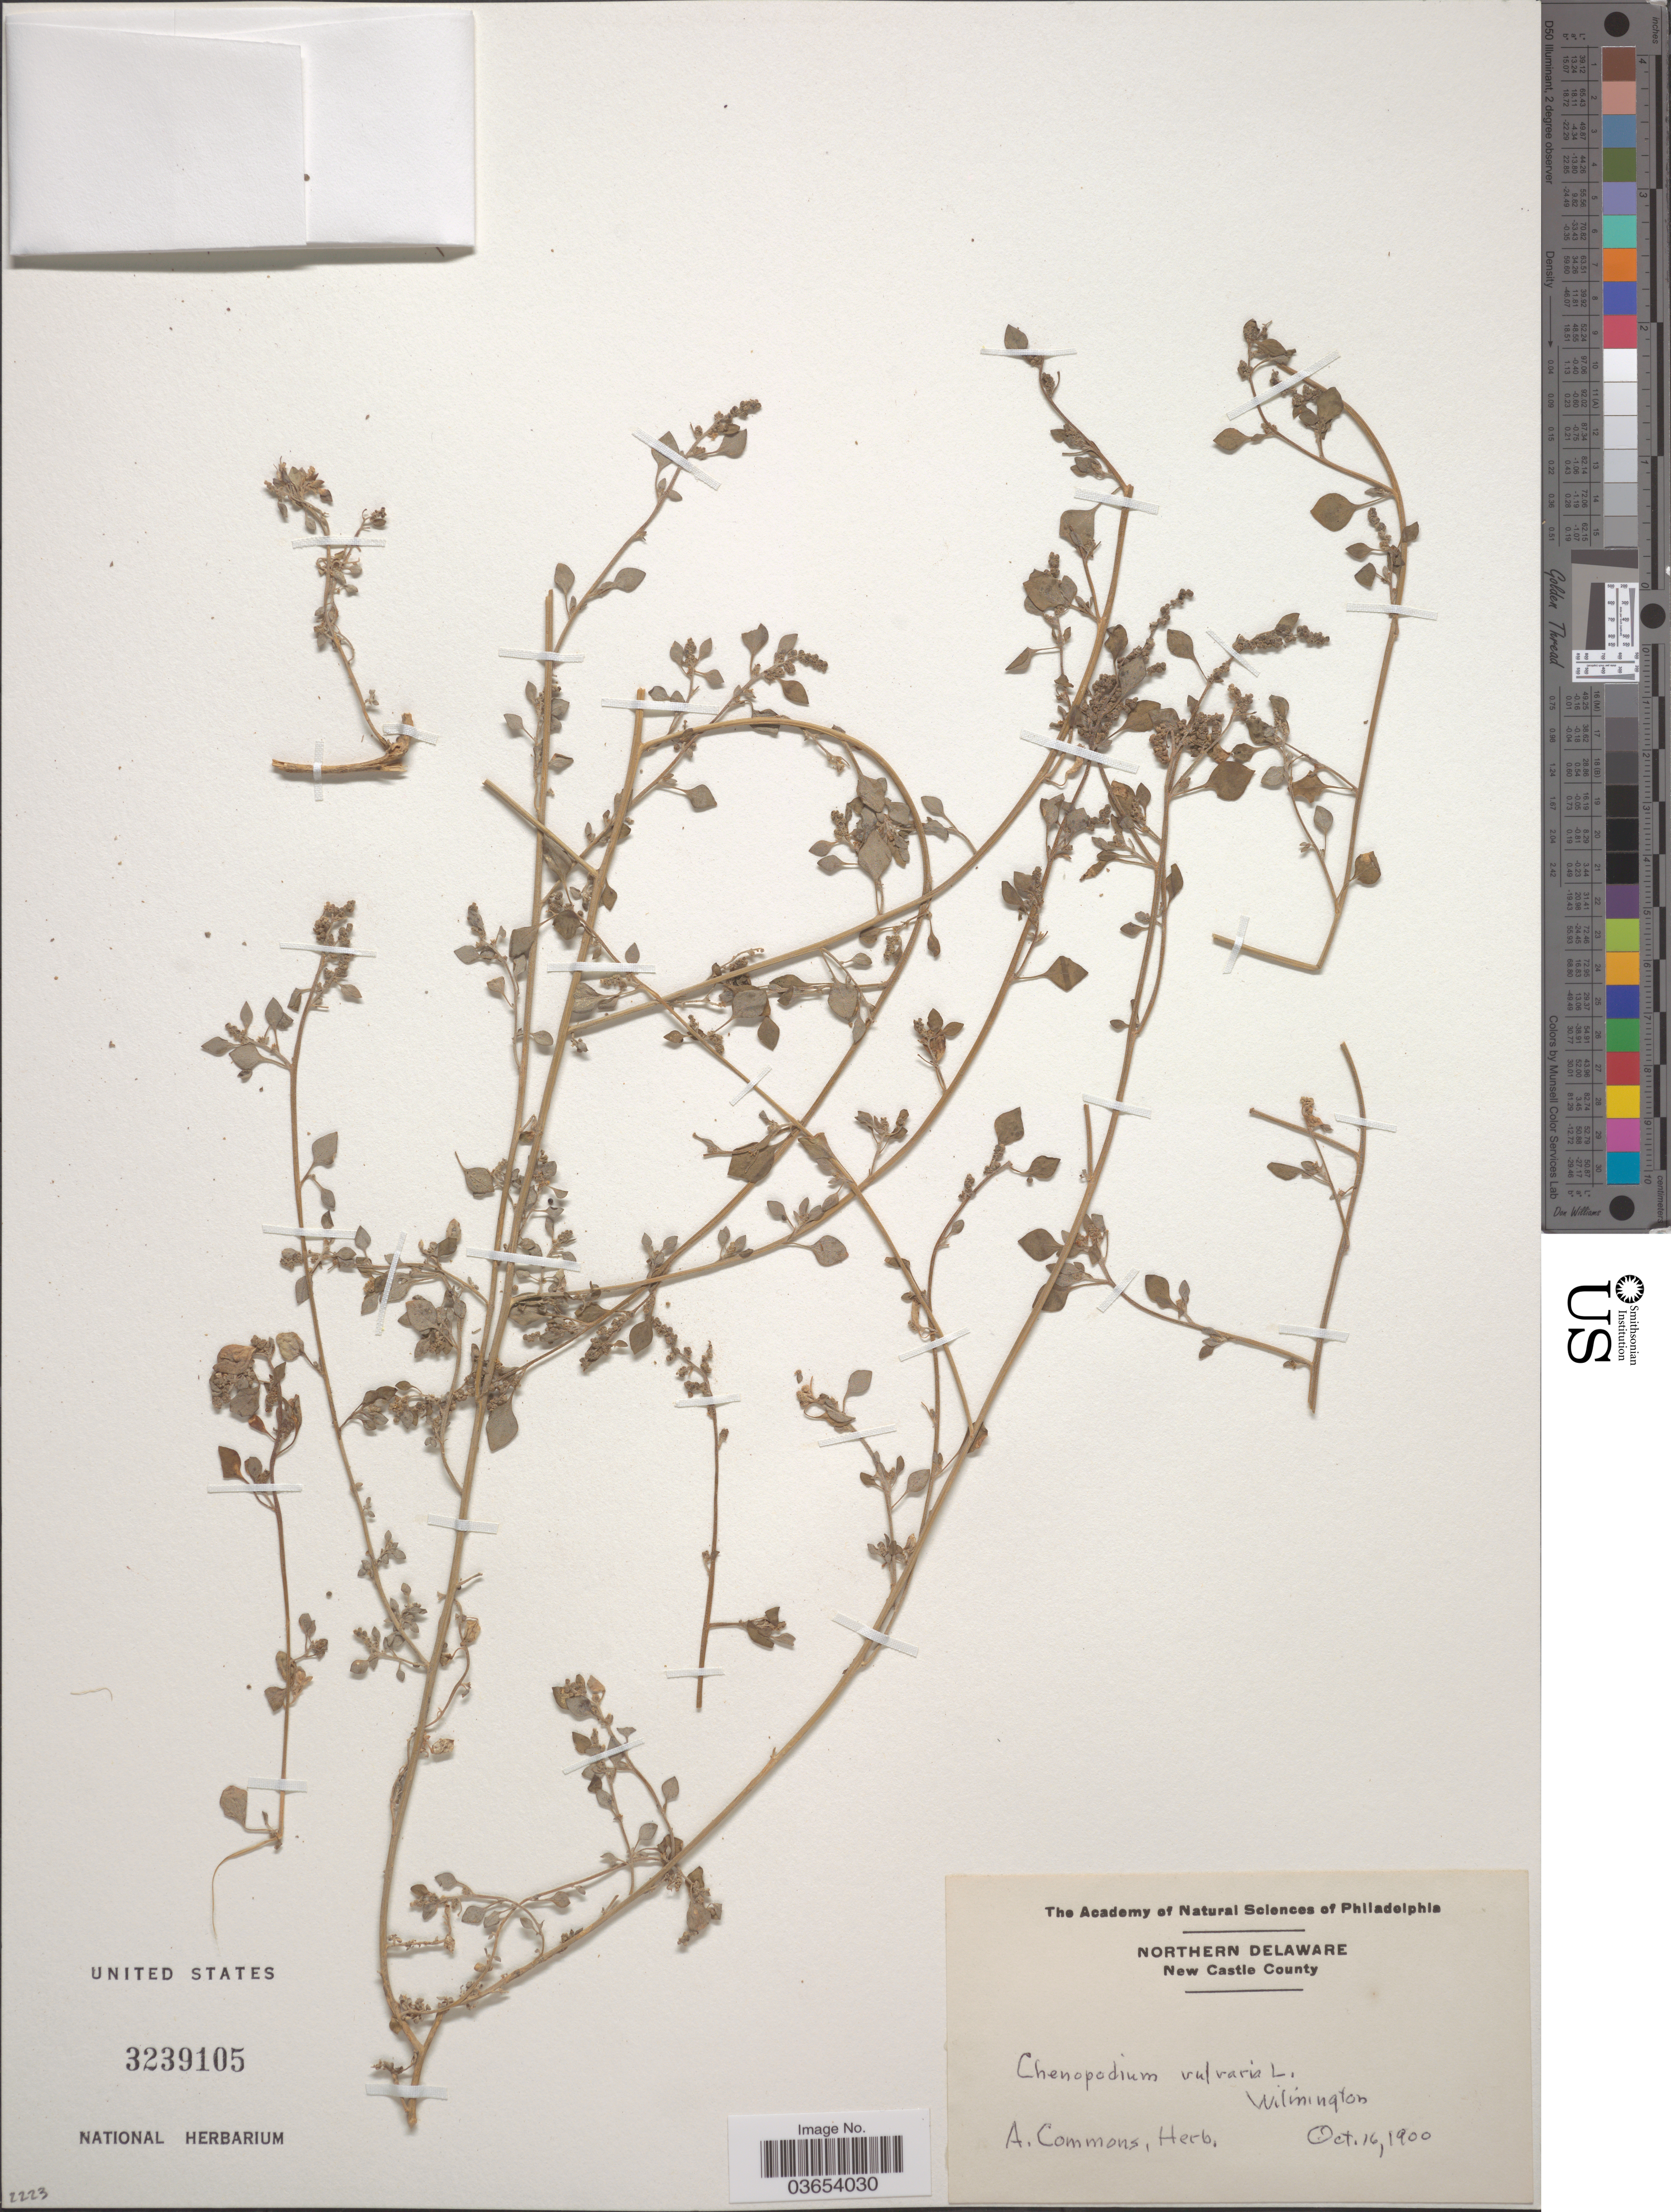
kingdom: Plantae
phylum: Tracheophyta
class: Magnoliopsida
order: Caryophyllales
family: Amaranthaceae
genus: Chenopodium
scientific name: Chenopodium vulvaria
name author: L.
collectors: ex herb. A. Commons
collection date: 1900-10-16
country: United States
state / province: Delaware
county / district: New Castle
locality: Northern Delaware. New Castle County. Wilmington.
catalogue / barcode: US 3239105